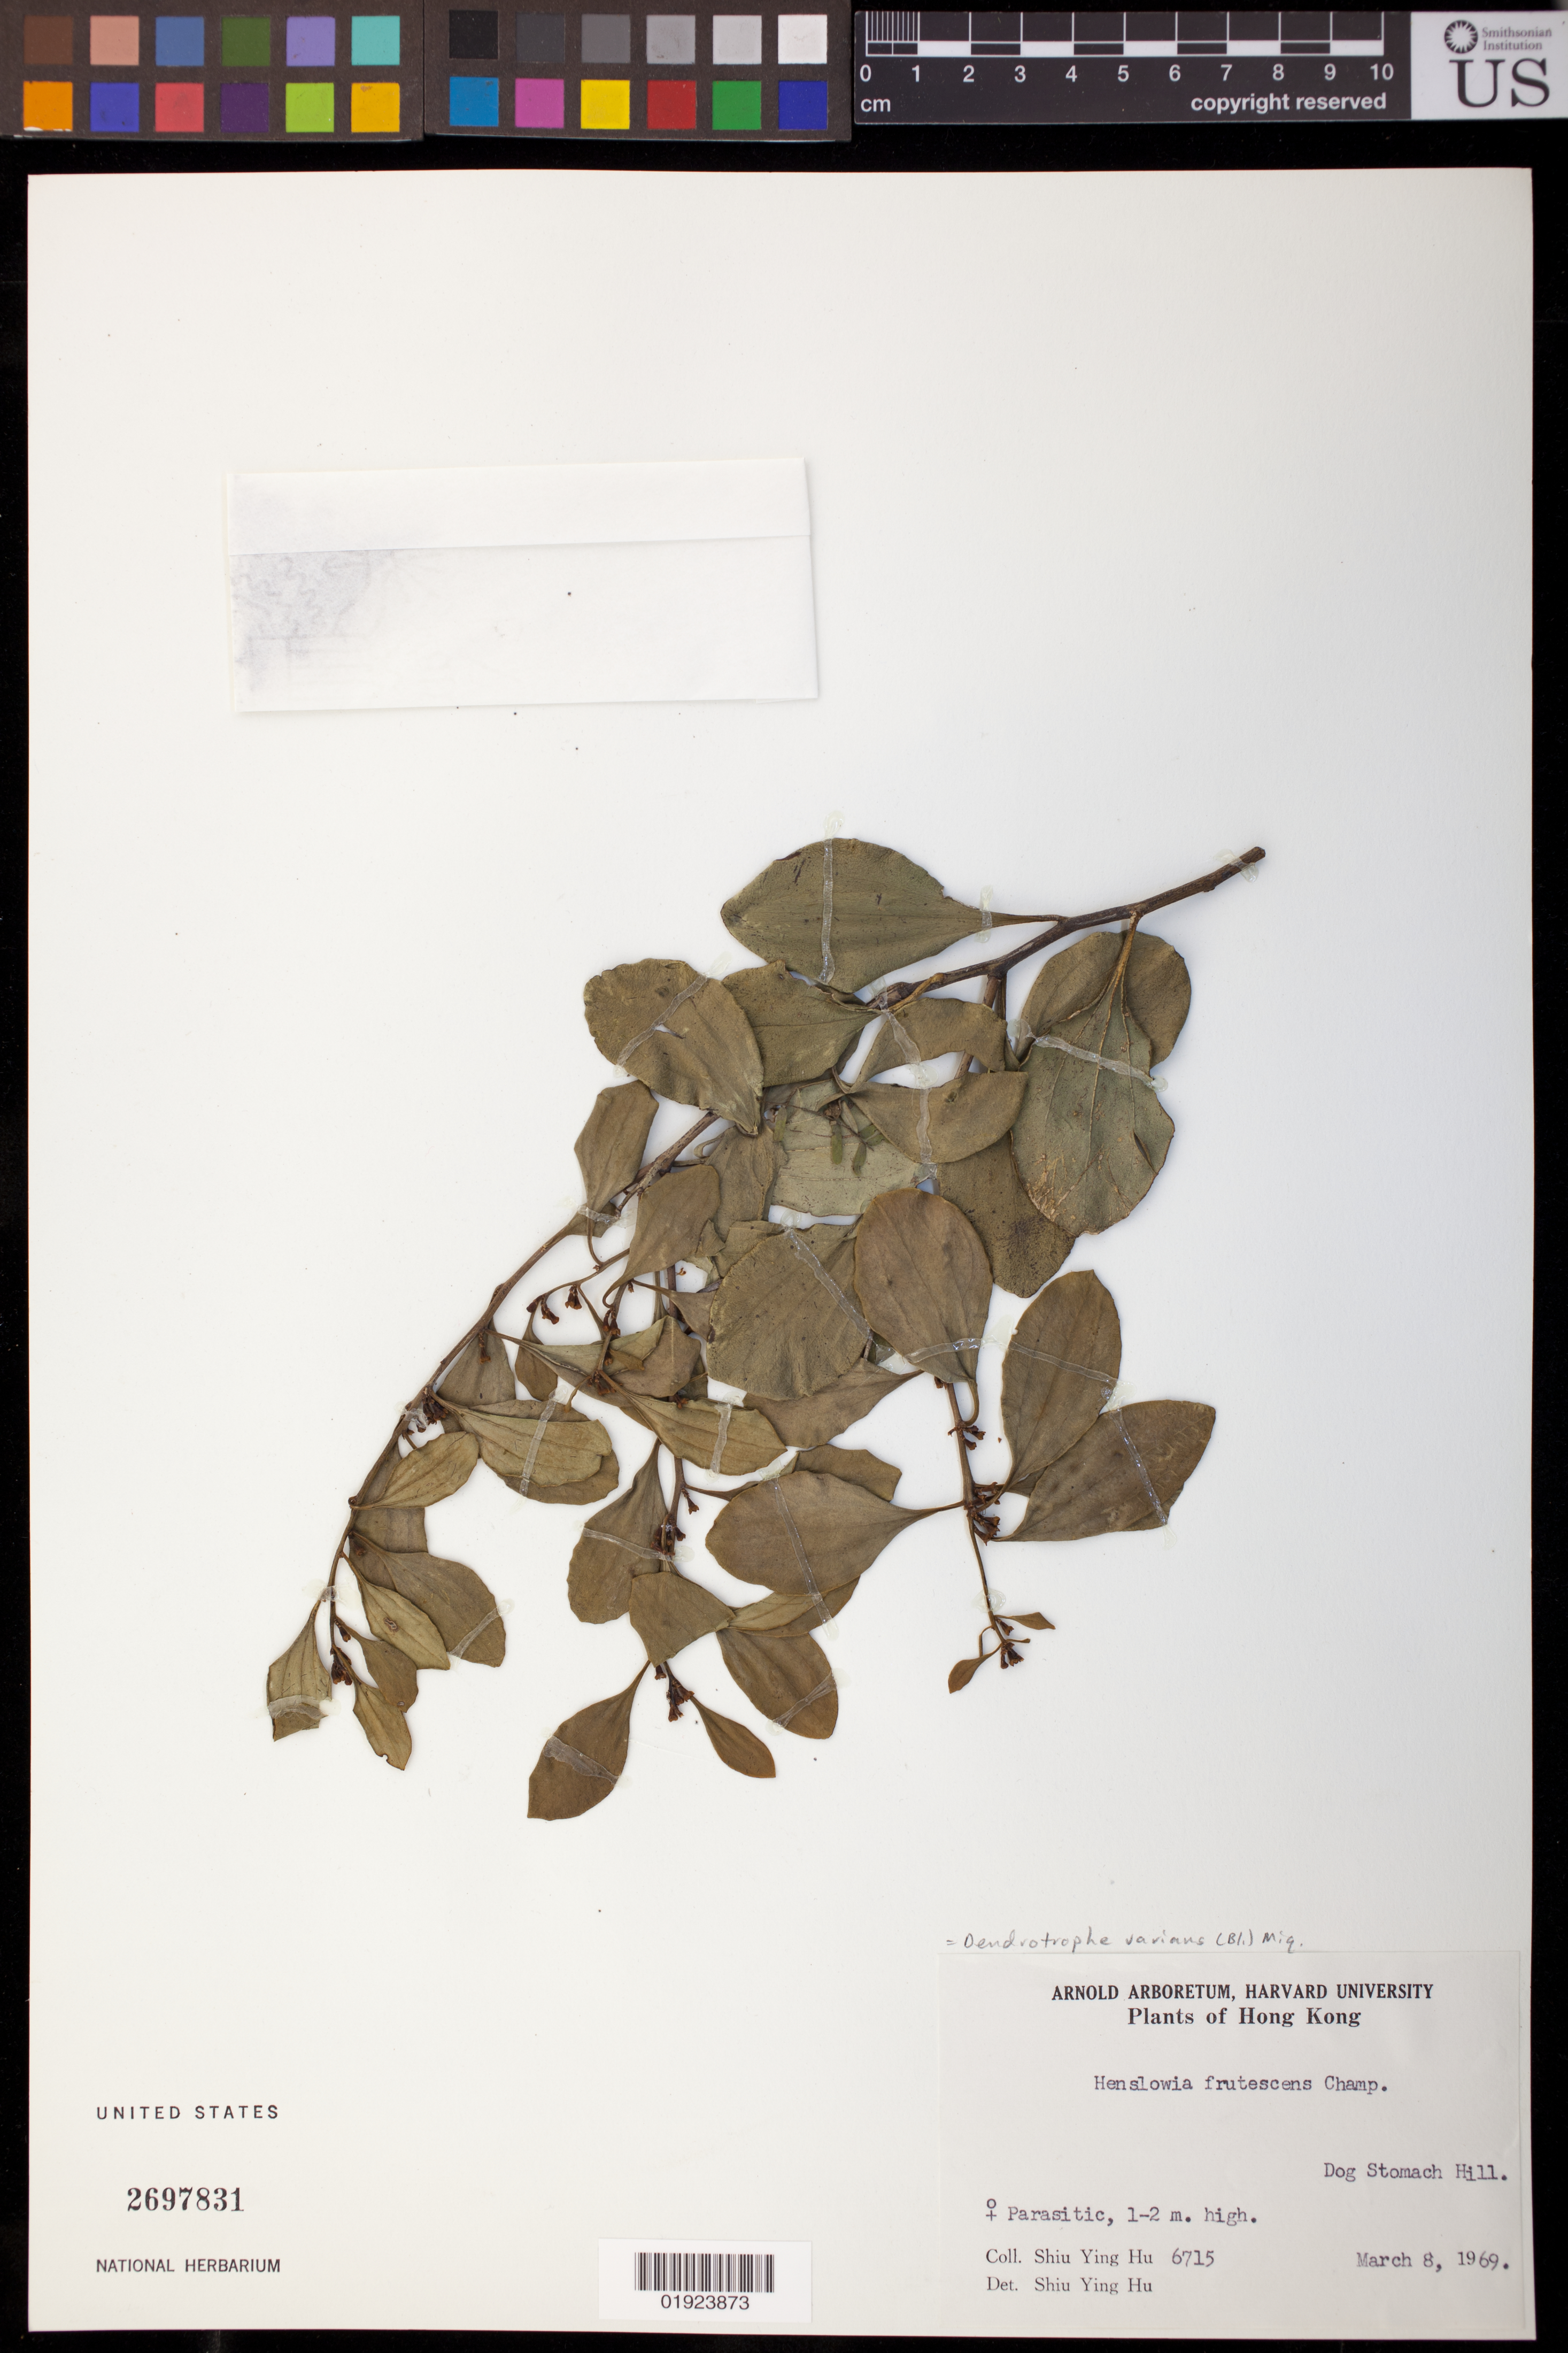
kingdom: Plantae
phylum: Tracheophyta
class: Magnoliopsida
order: Santalales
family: Amphorogynaceae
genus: Dendrotrophe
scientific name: Dendrotrophe varians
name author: (Blume) Miq.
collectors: S. Y. Hu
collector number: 6715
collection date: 1969-03-08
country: China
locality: Dog Stomach Hill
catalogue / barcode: US 2697831